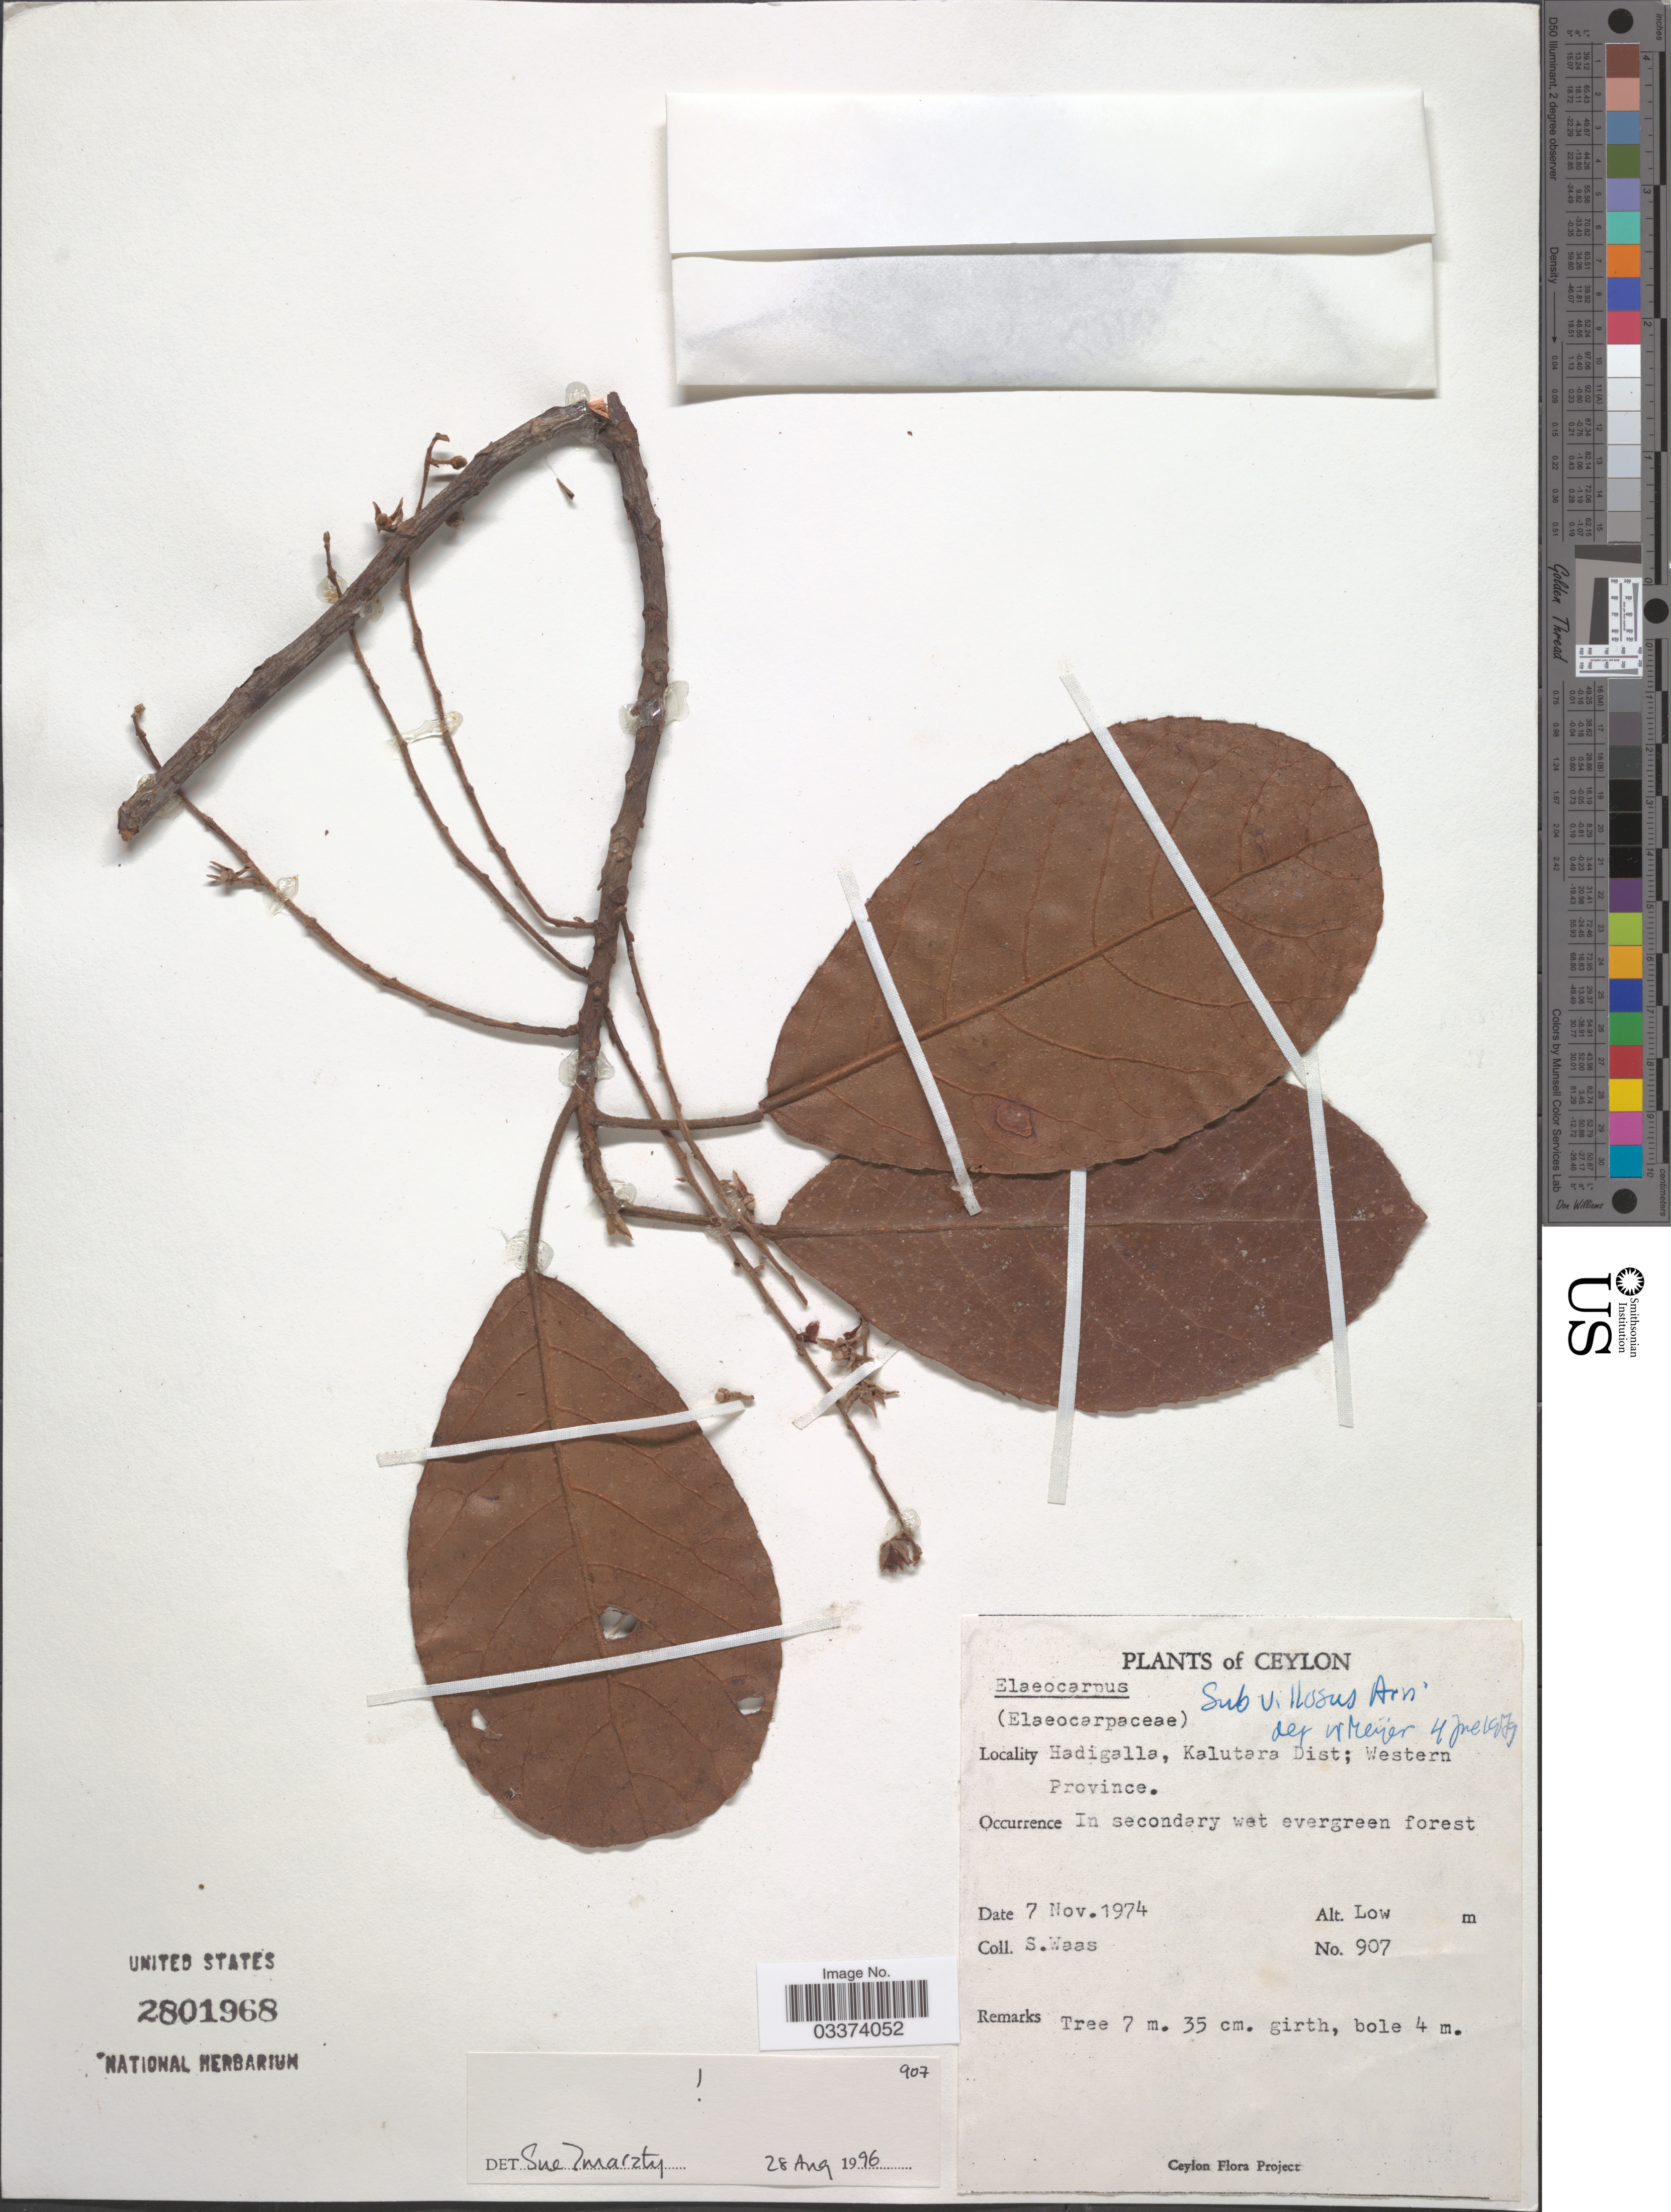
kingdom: Plantae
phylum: Tracheophyta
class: Magnoliopsida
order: Oxalidales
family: Elaeocarpaceae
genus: Elaeocarpus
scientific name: Elaeocarpus subvillosus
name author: Arn.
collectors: S. Waas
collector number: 907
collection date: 1974-11-07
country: Sri Lanka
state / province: Western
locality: Ceylon. Hadigalla, Kalutara Dist.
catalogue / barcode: US 2801968